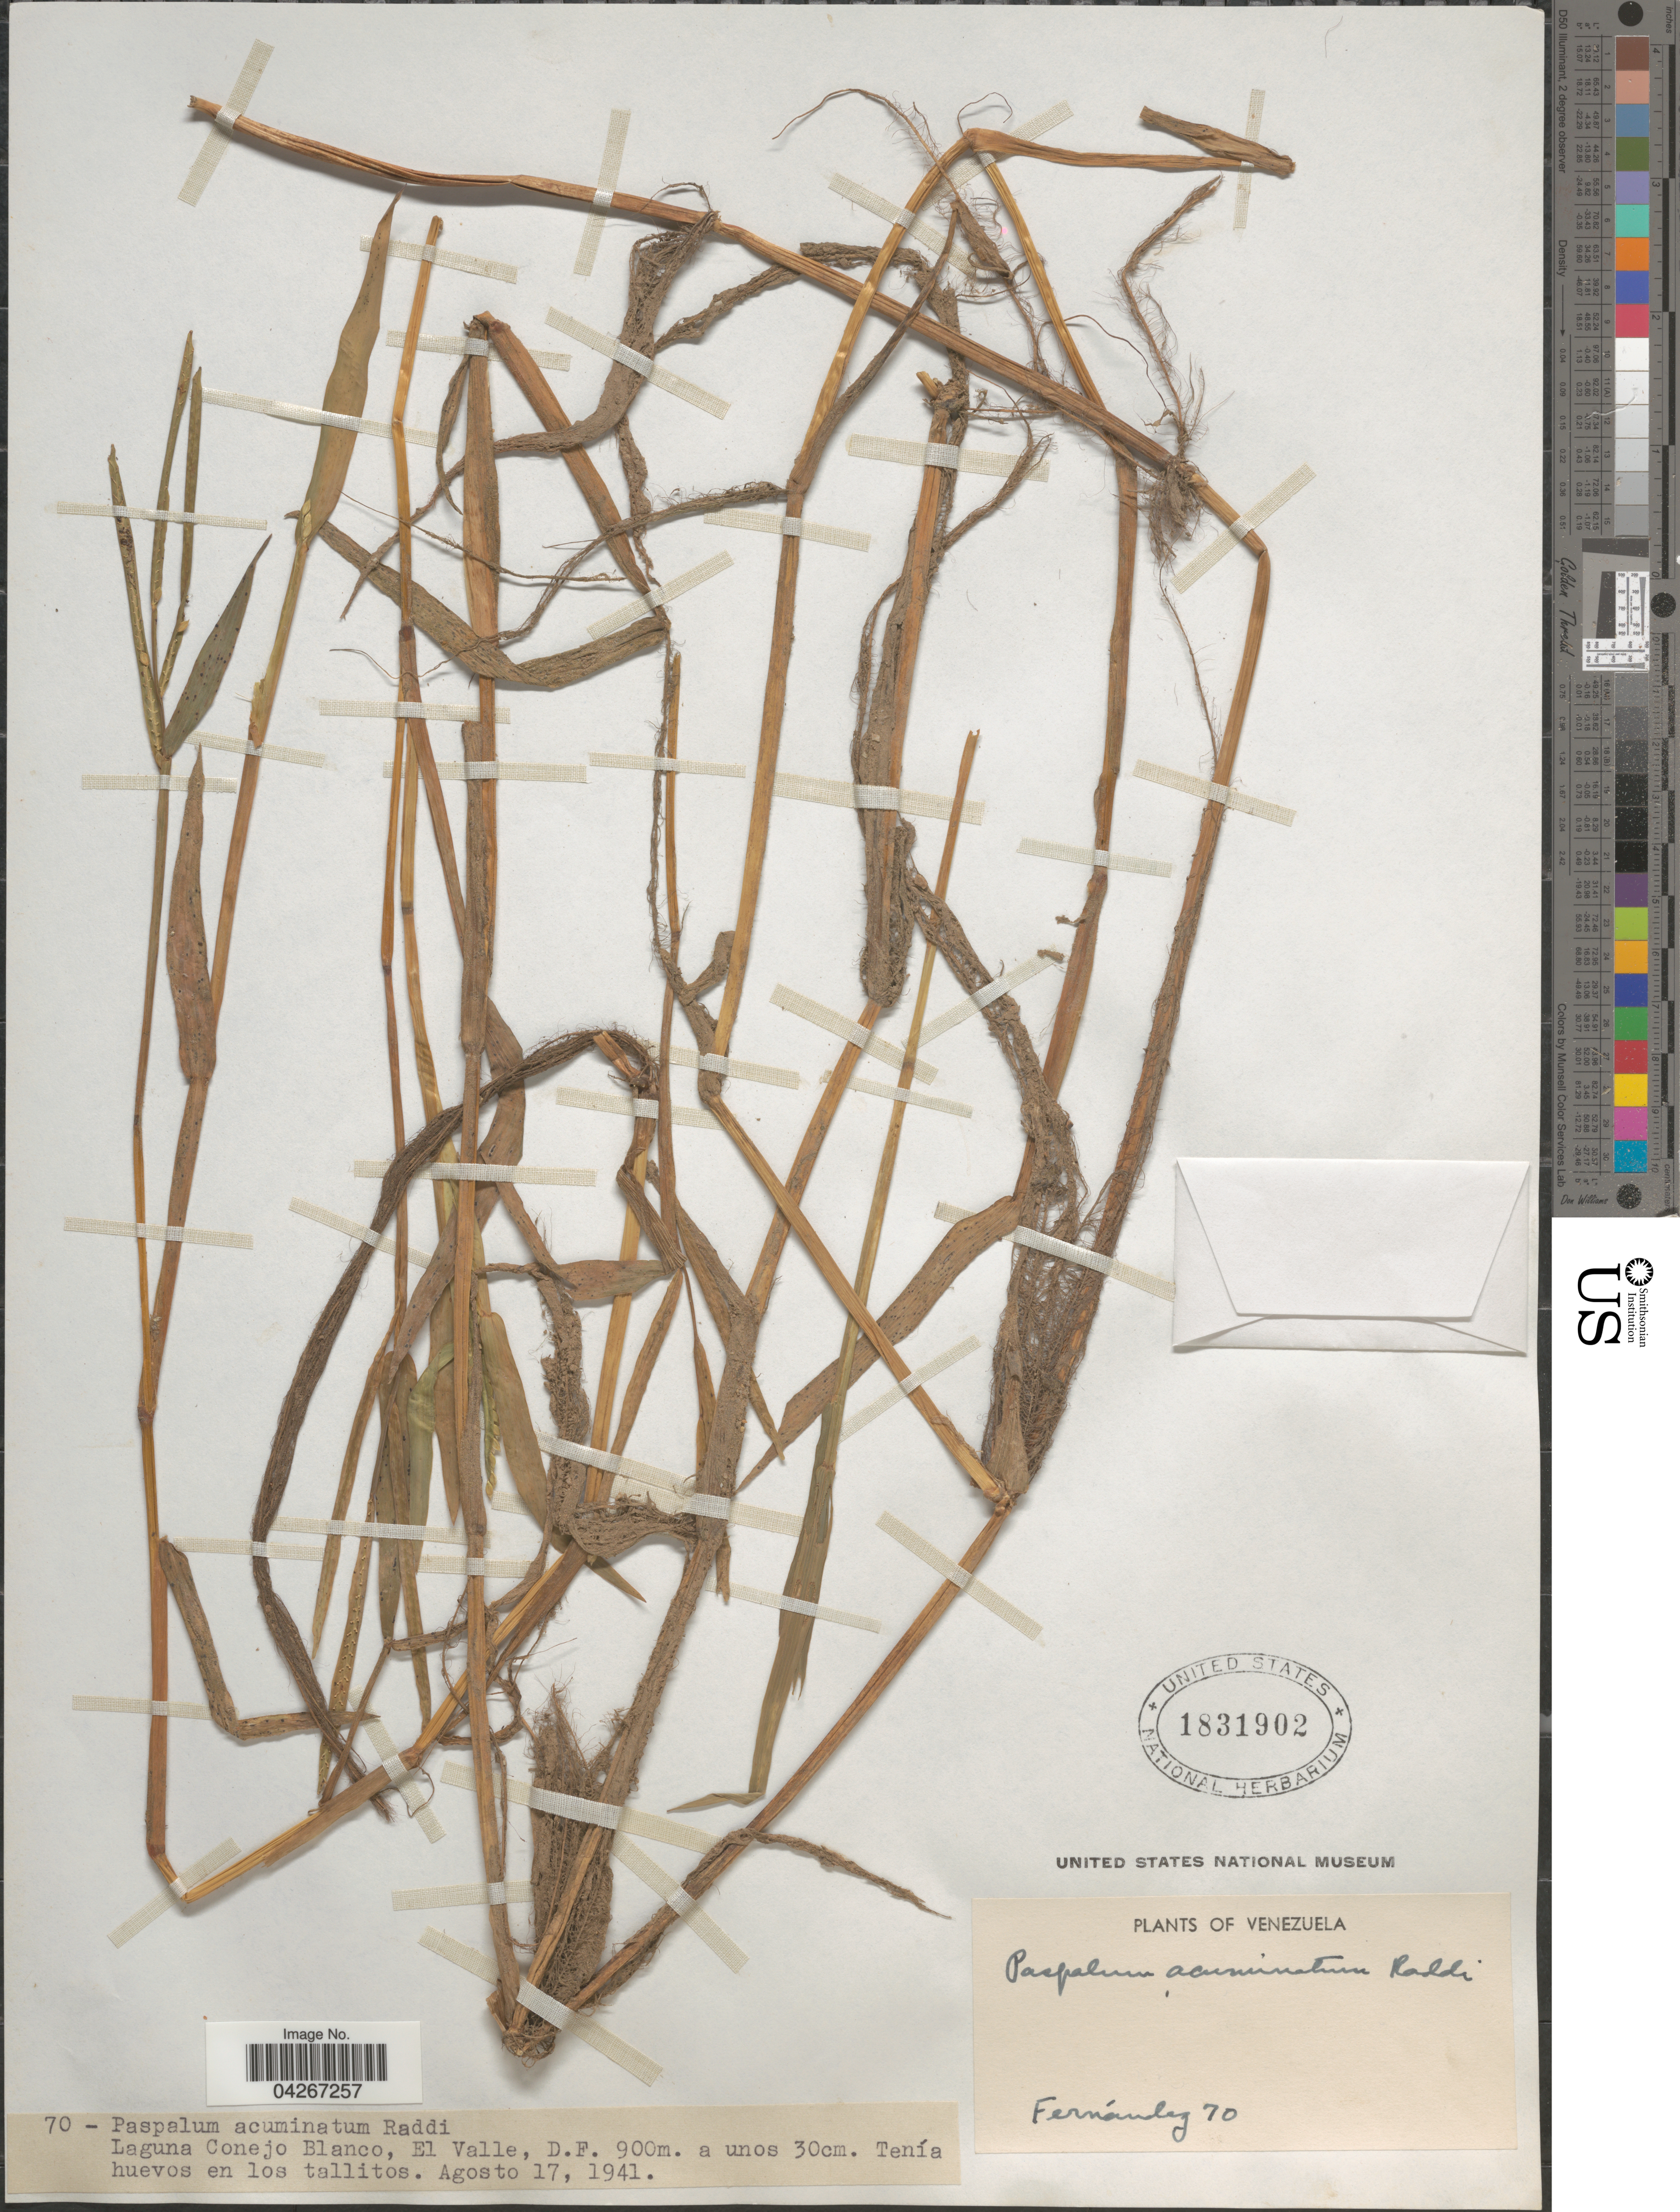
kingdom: Plantae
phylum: Tracheophyta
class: Liliopsida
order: Poales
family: Poaceae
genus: Paspalum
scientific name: Paspalum acuminatum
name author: Raddi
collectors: -- Fernandez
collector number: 70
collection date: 1941-08-17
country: Venezuela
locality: Laguna Conejo Blanco, El Valle, D.F.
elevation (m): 900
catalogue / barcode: US 1831902